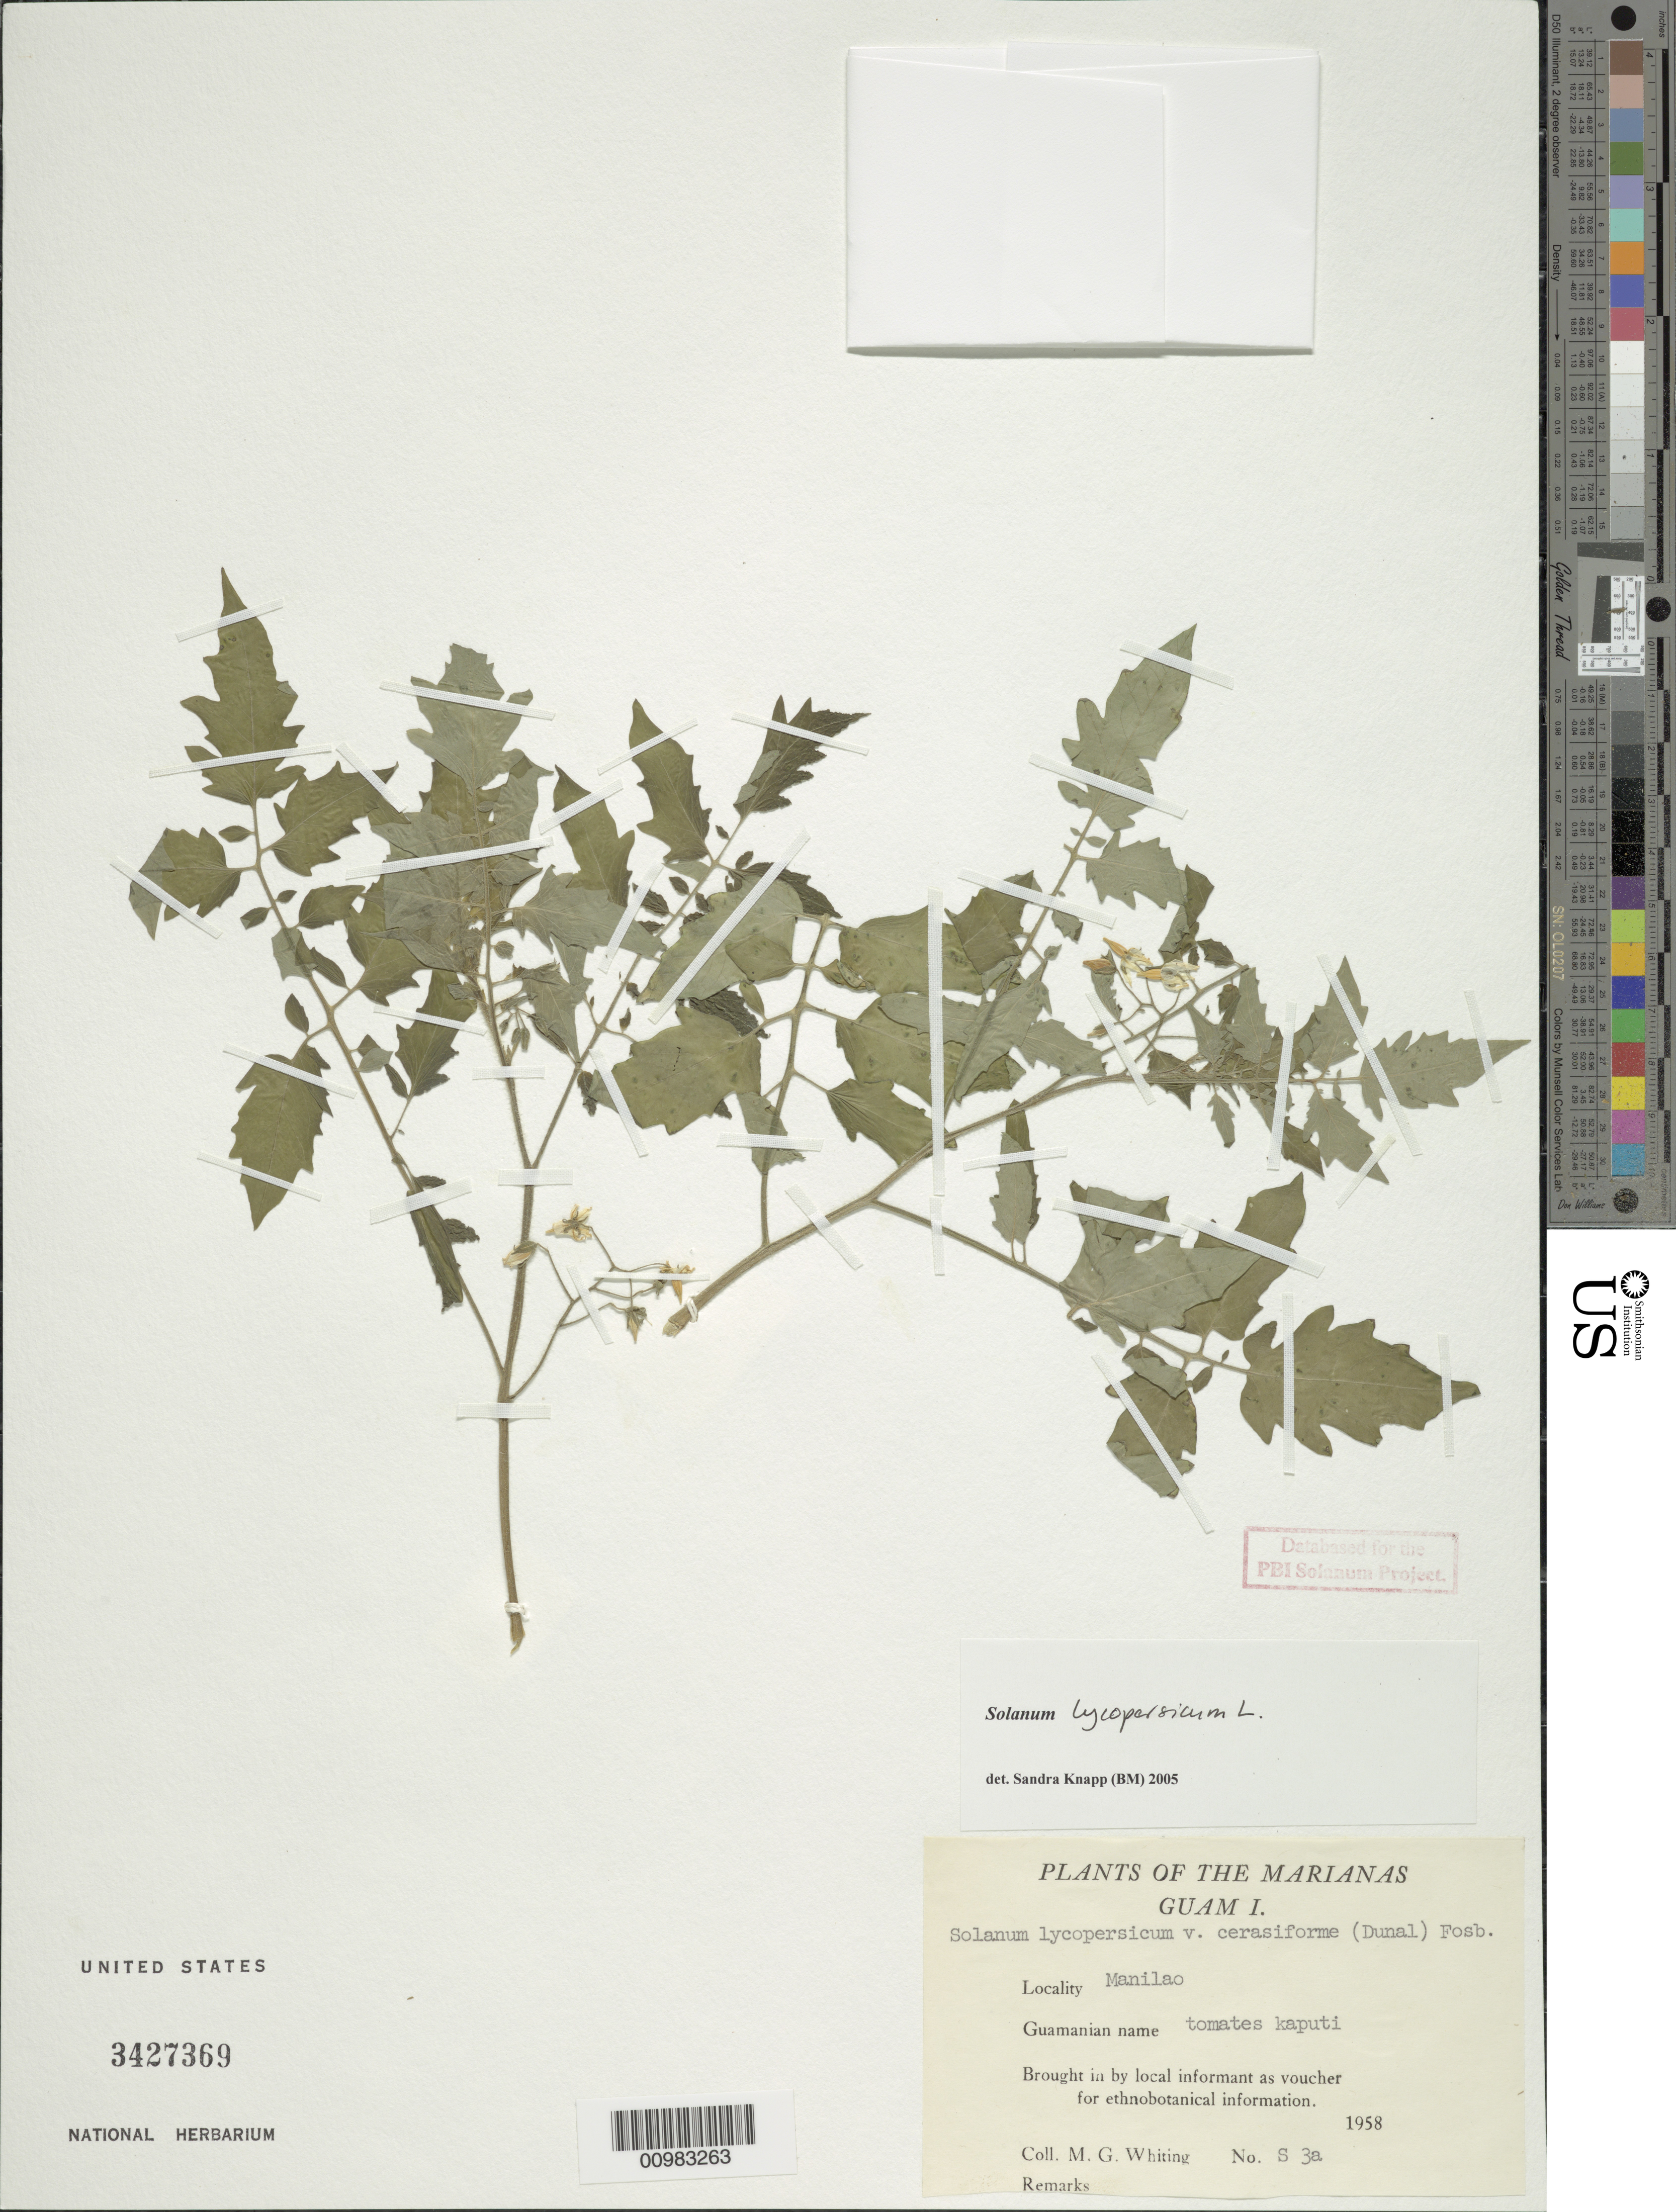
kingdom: Plantae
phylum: Tracheophyta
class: Magnoliopsida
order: Solanales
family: Solanaceae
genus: Solanum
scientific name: Solanum lycopersicum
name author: L.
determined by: Knapp, S. D.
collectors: M. Whiting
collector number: S 3a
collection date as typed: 1958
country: Guam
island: Guam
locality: plants of the Marianas, Guam Island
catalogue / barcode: US 3427369